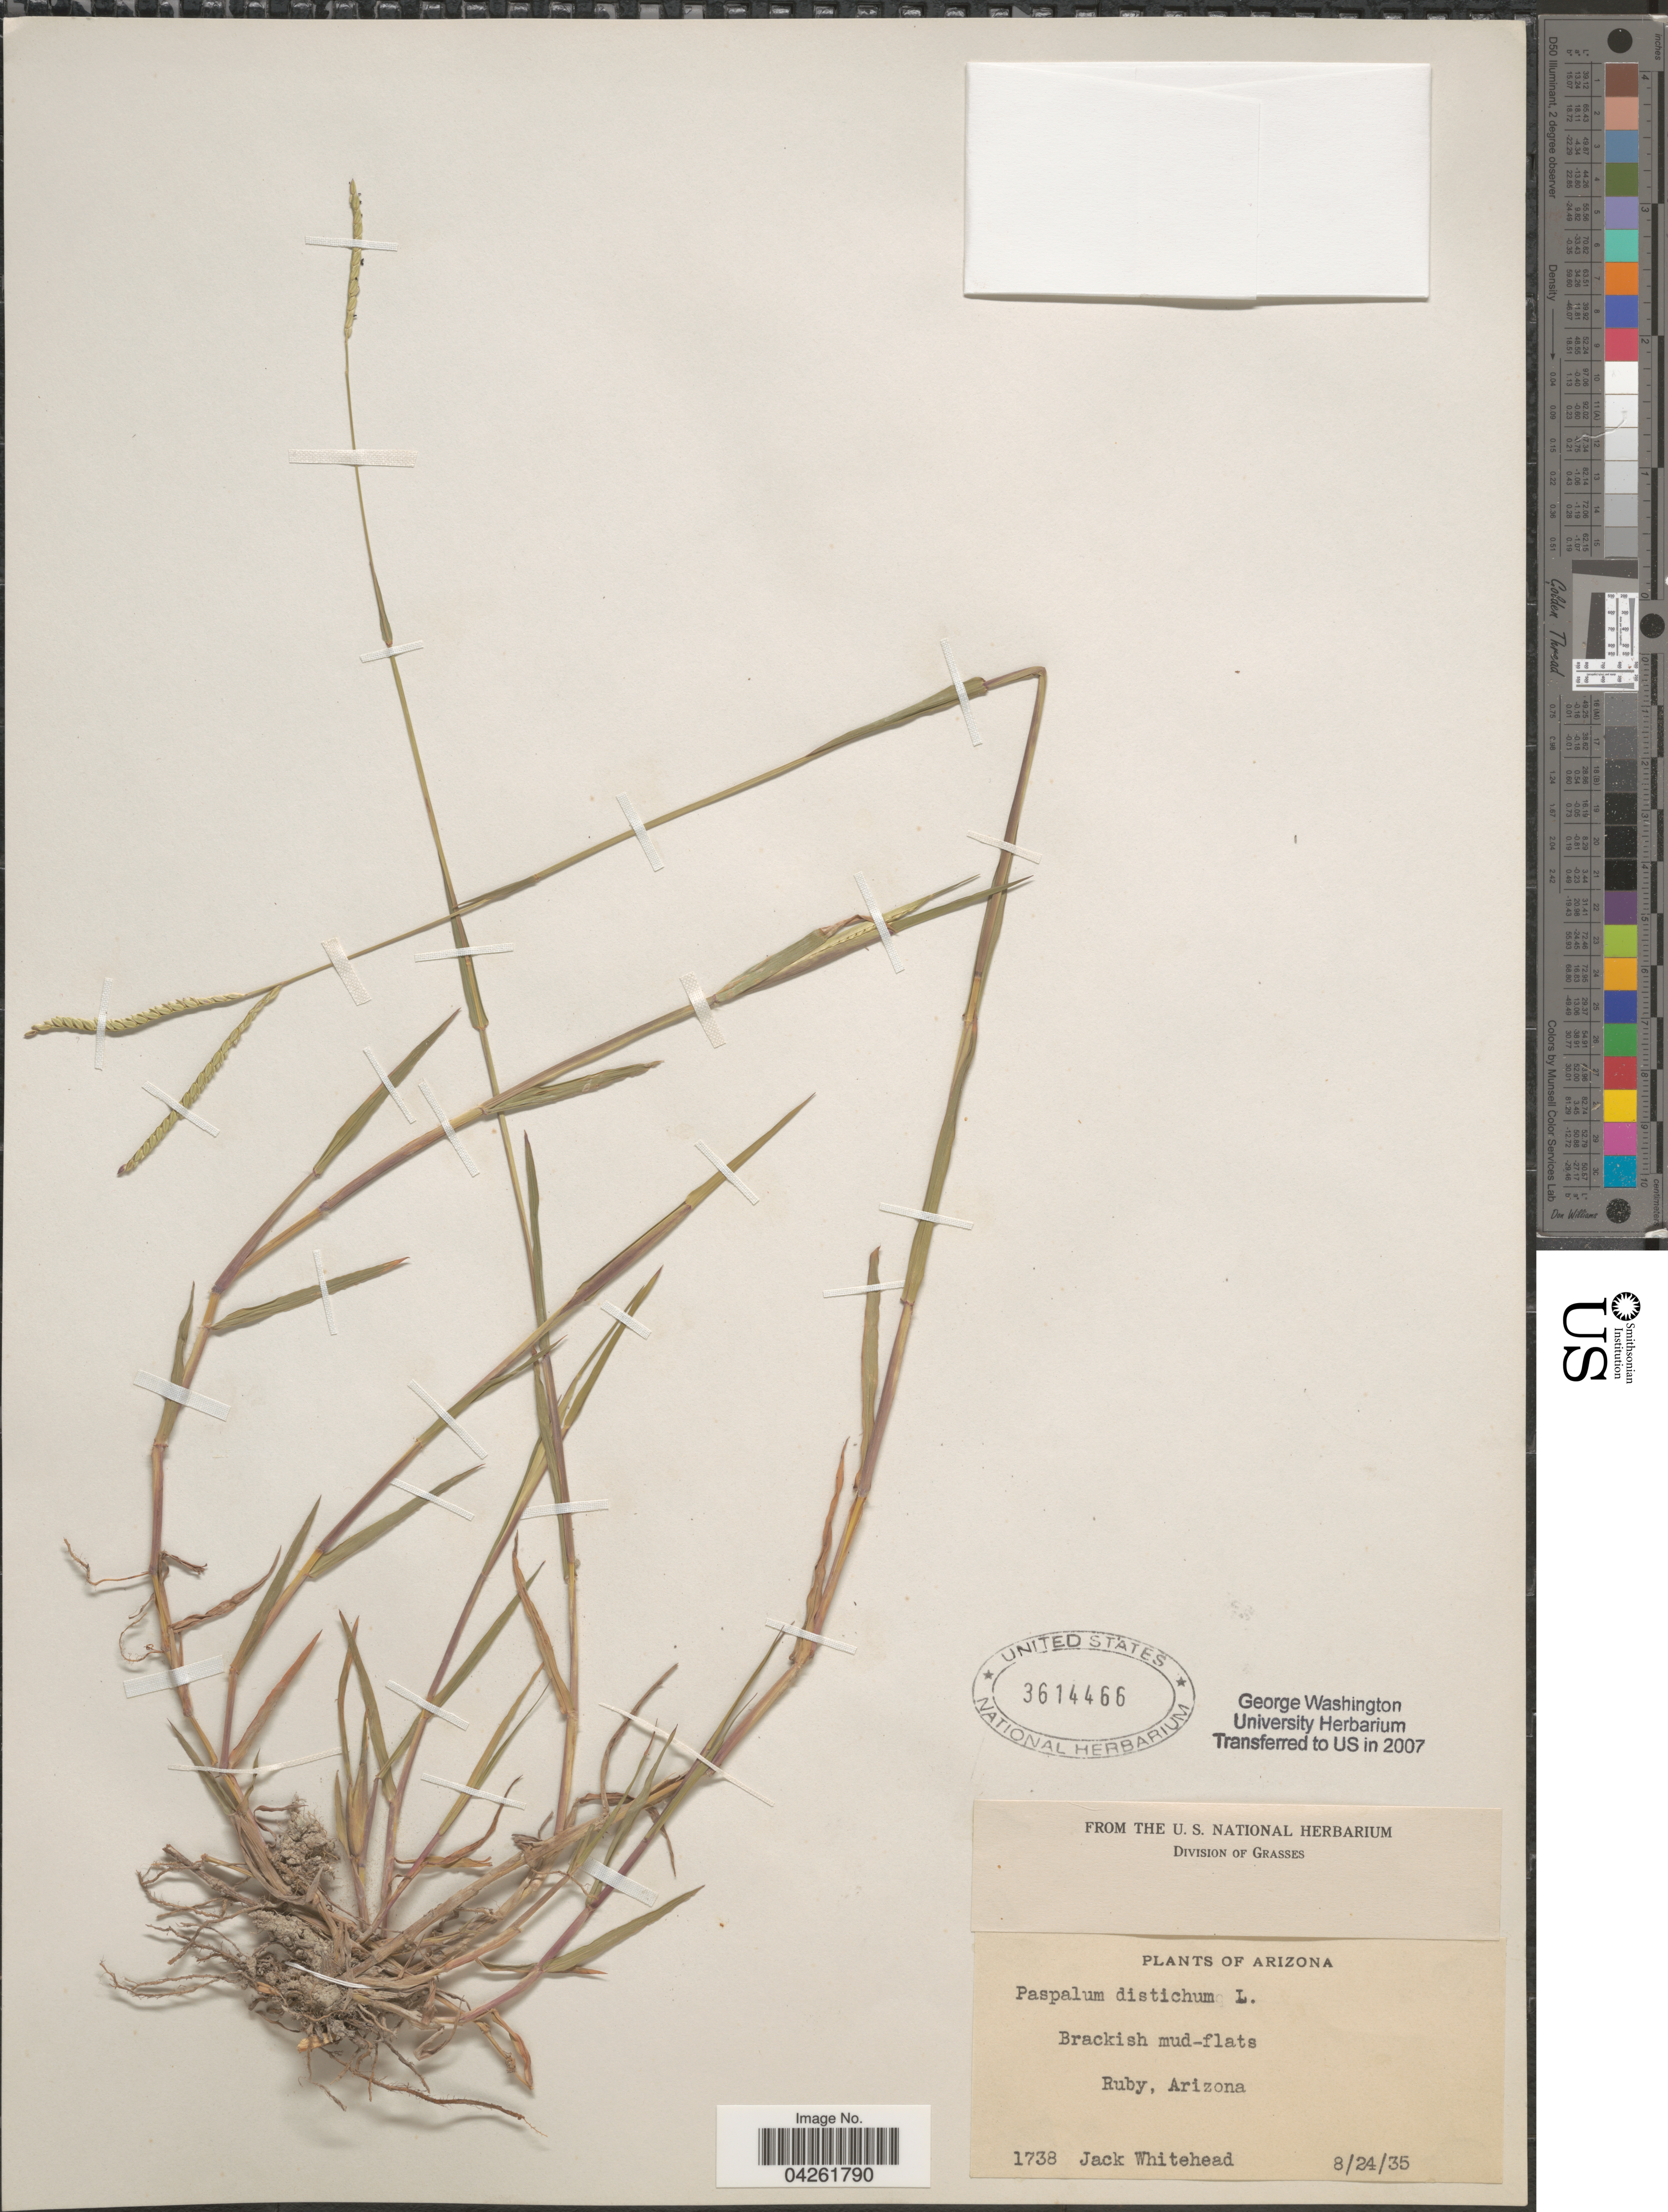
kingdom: Plantae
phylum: Tracheophyta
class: Liliopsida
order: Poales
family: Poaceae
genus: Paspalum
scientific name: Paspalum distichum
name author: L.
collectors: J. Whitehead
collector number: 1738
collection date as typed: Transcribed d/m/y: 24/8/35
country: United States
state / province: Arizona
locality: Ruby.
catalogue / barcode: US 3614466